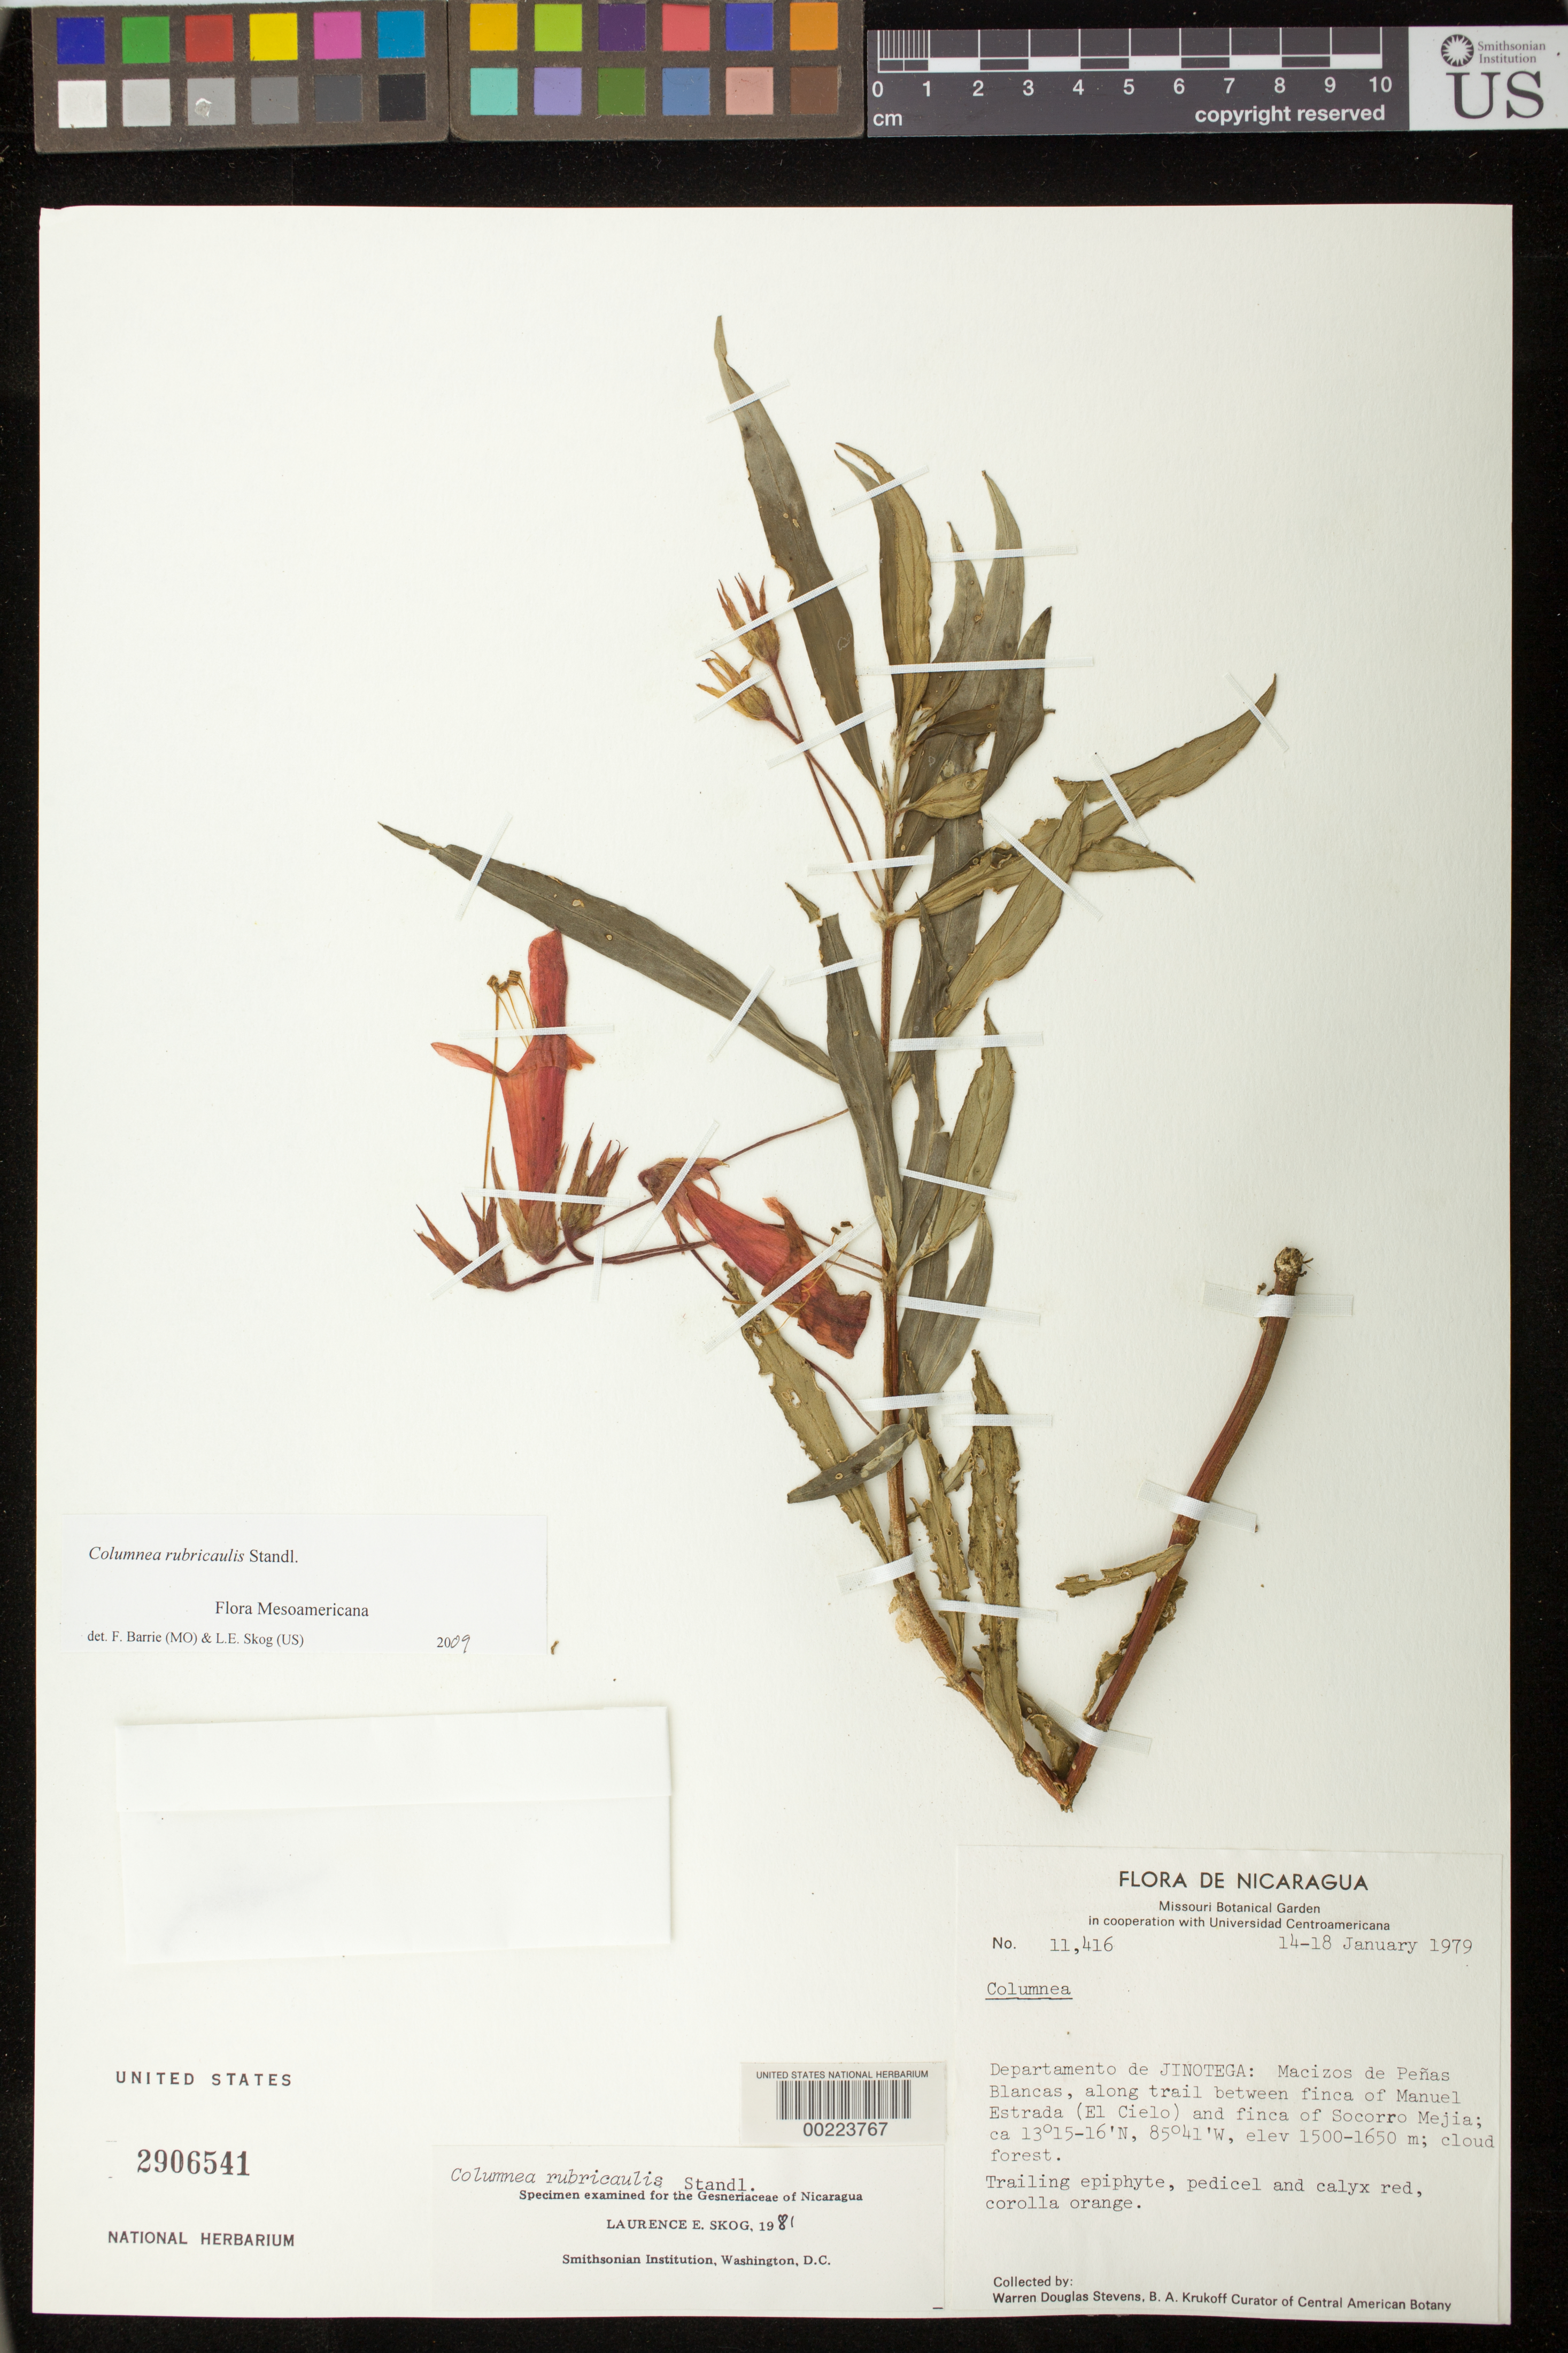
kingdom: Plantae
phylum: Tracheophyta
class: Magnoliopsida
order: Lamiales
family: Gesneriaceae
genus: Columnea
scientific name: Columnea rubricaulis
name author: Standl.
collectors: W. D. Stevens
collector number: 11416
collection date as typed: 14-18 Jan 1979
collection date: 1979-01-14/1979-01-18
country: Nicaragua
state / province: Jinotega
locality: Macizos de Menas Blancas, along trail between Finca of Manuel Estrada (El Cielo) and Finca of Socorro Mejia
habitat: Cloud forest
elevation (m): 1500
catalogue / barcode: US 2906541